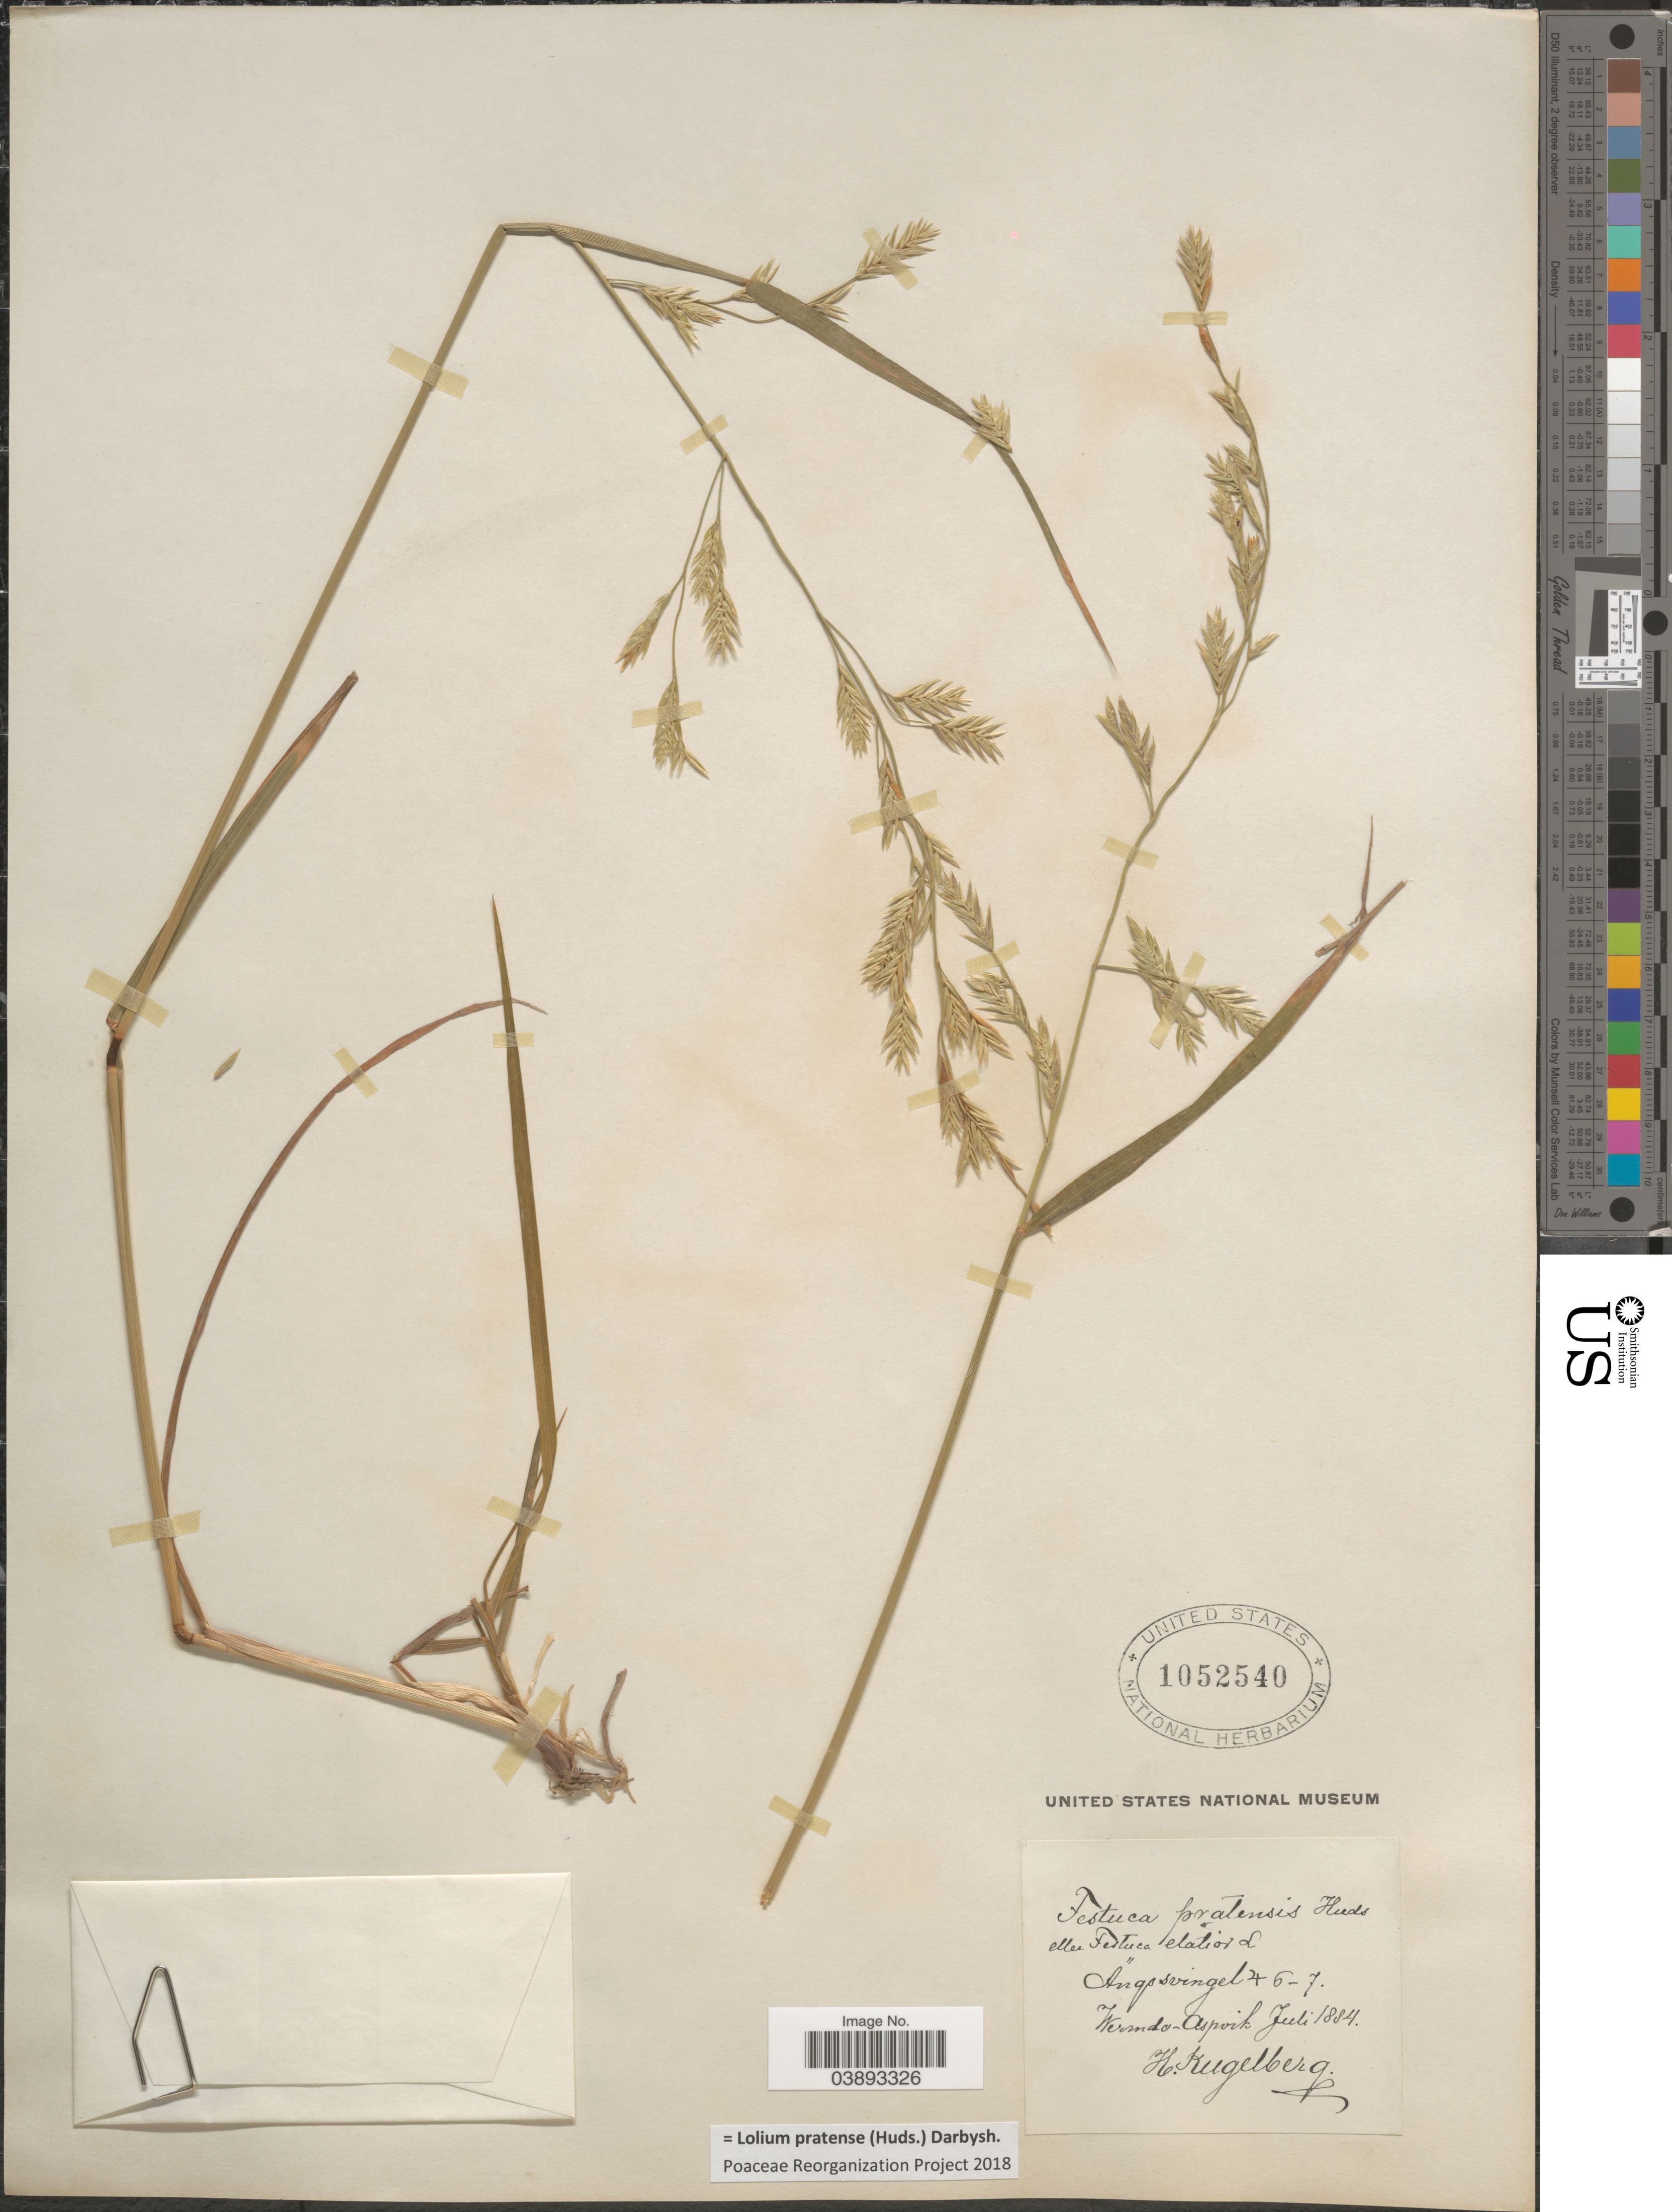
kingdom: Plantae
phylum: Tracheophyta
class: Liliopsida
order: Poales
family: Poaceae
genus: Lolium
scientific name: Lolium pratense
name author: (Huds.) Darbysh.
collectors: H. Kugelberg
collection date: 1884-07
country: Sweden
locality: Angssvingel 46-. Wermdo-Aspvik.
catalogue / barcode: US 1052540